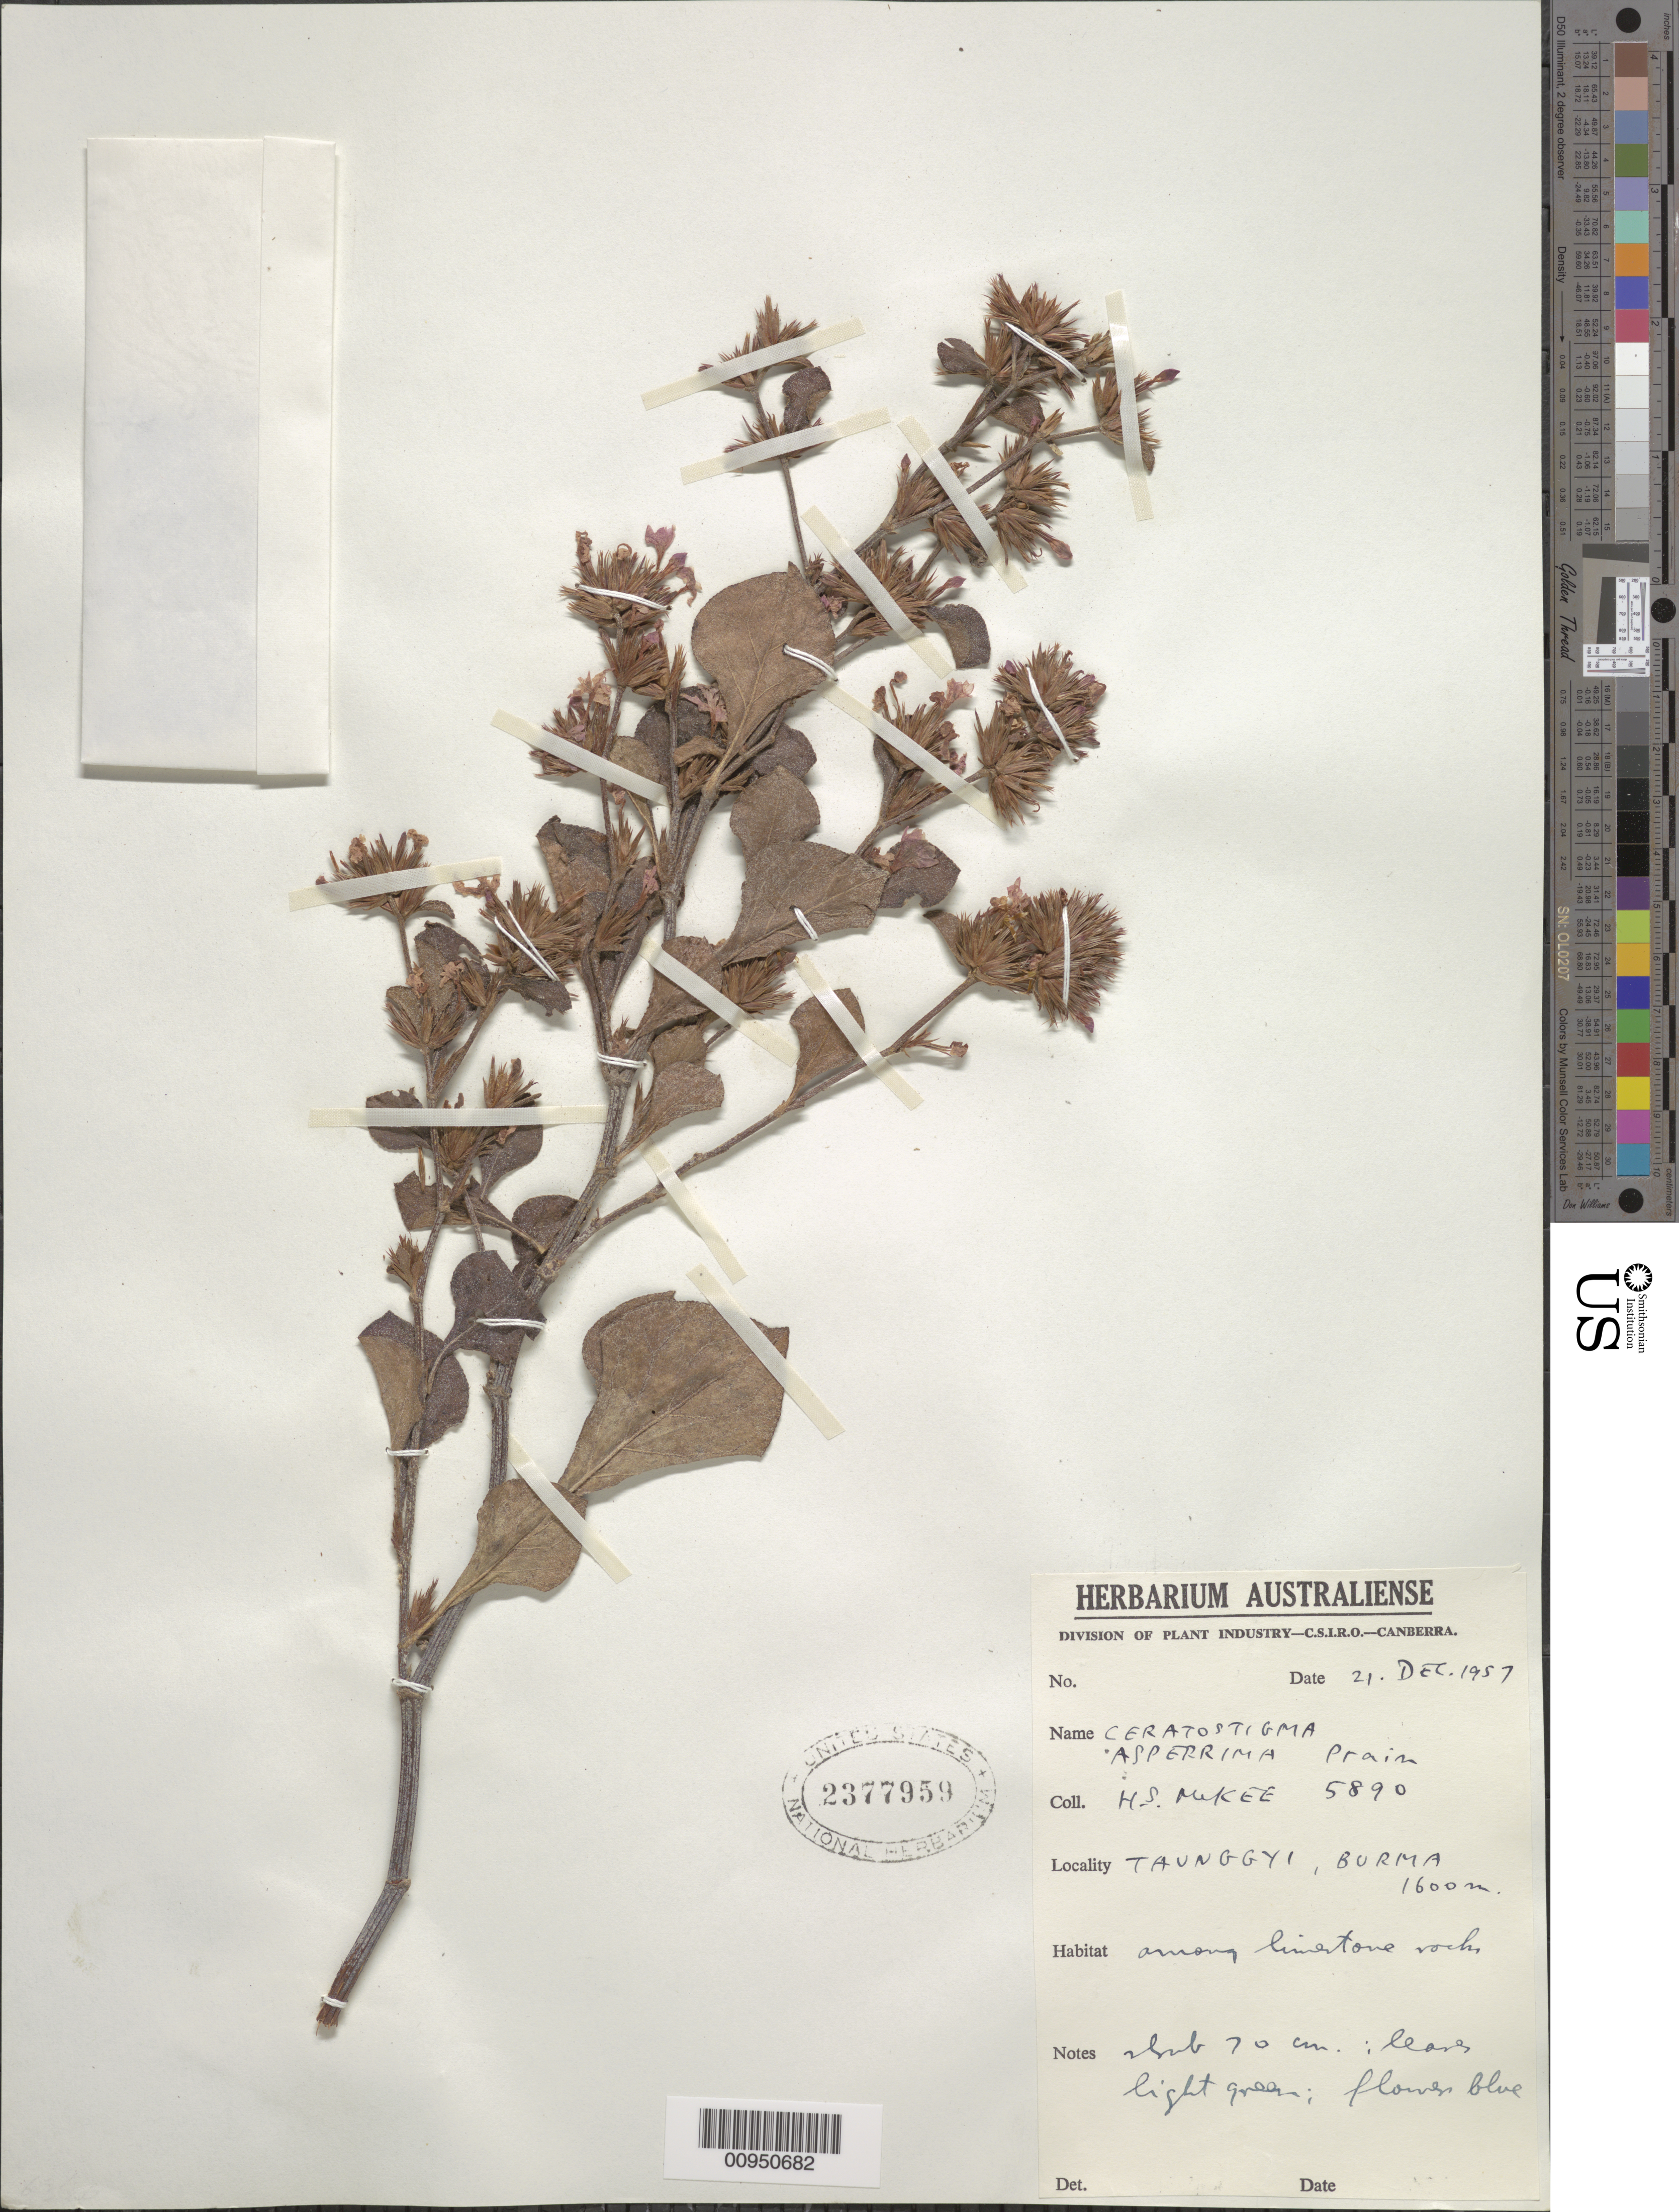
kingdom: Plantae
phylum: Tracheophyta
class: Magnoliopsida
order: Caryophyllales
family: Plumbaginaceae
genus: Ceratostigma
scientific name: Ceratostigma asperrimum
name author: Stapf ex Prain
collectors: H. S. McKee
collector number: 5890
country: Myanmar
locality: Taunggyi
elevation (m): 1600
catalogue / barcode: US 2377959